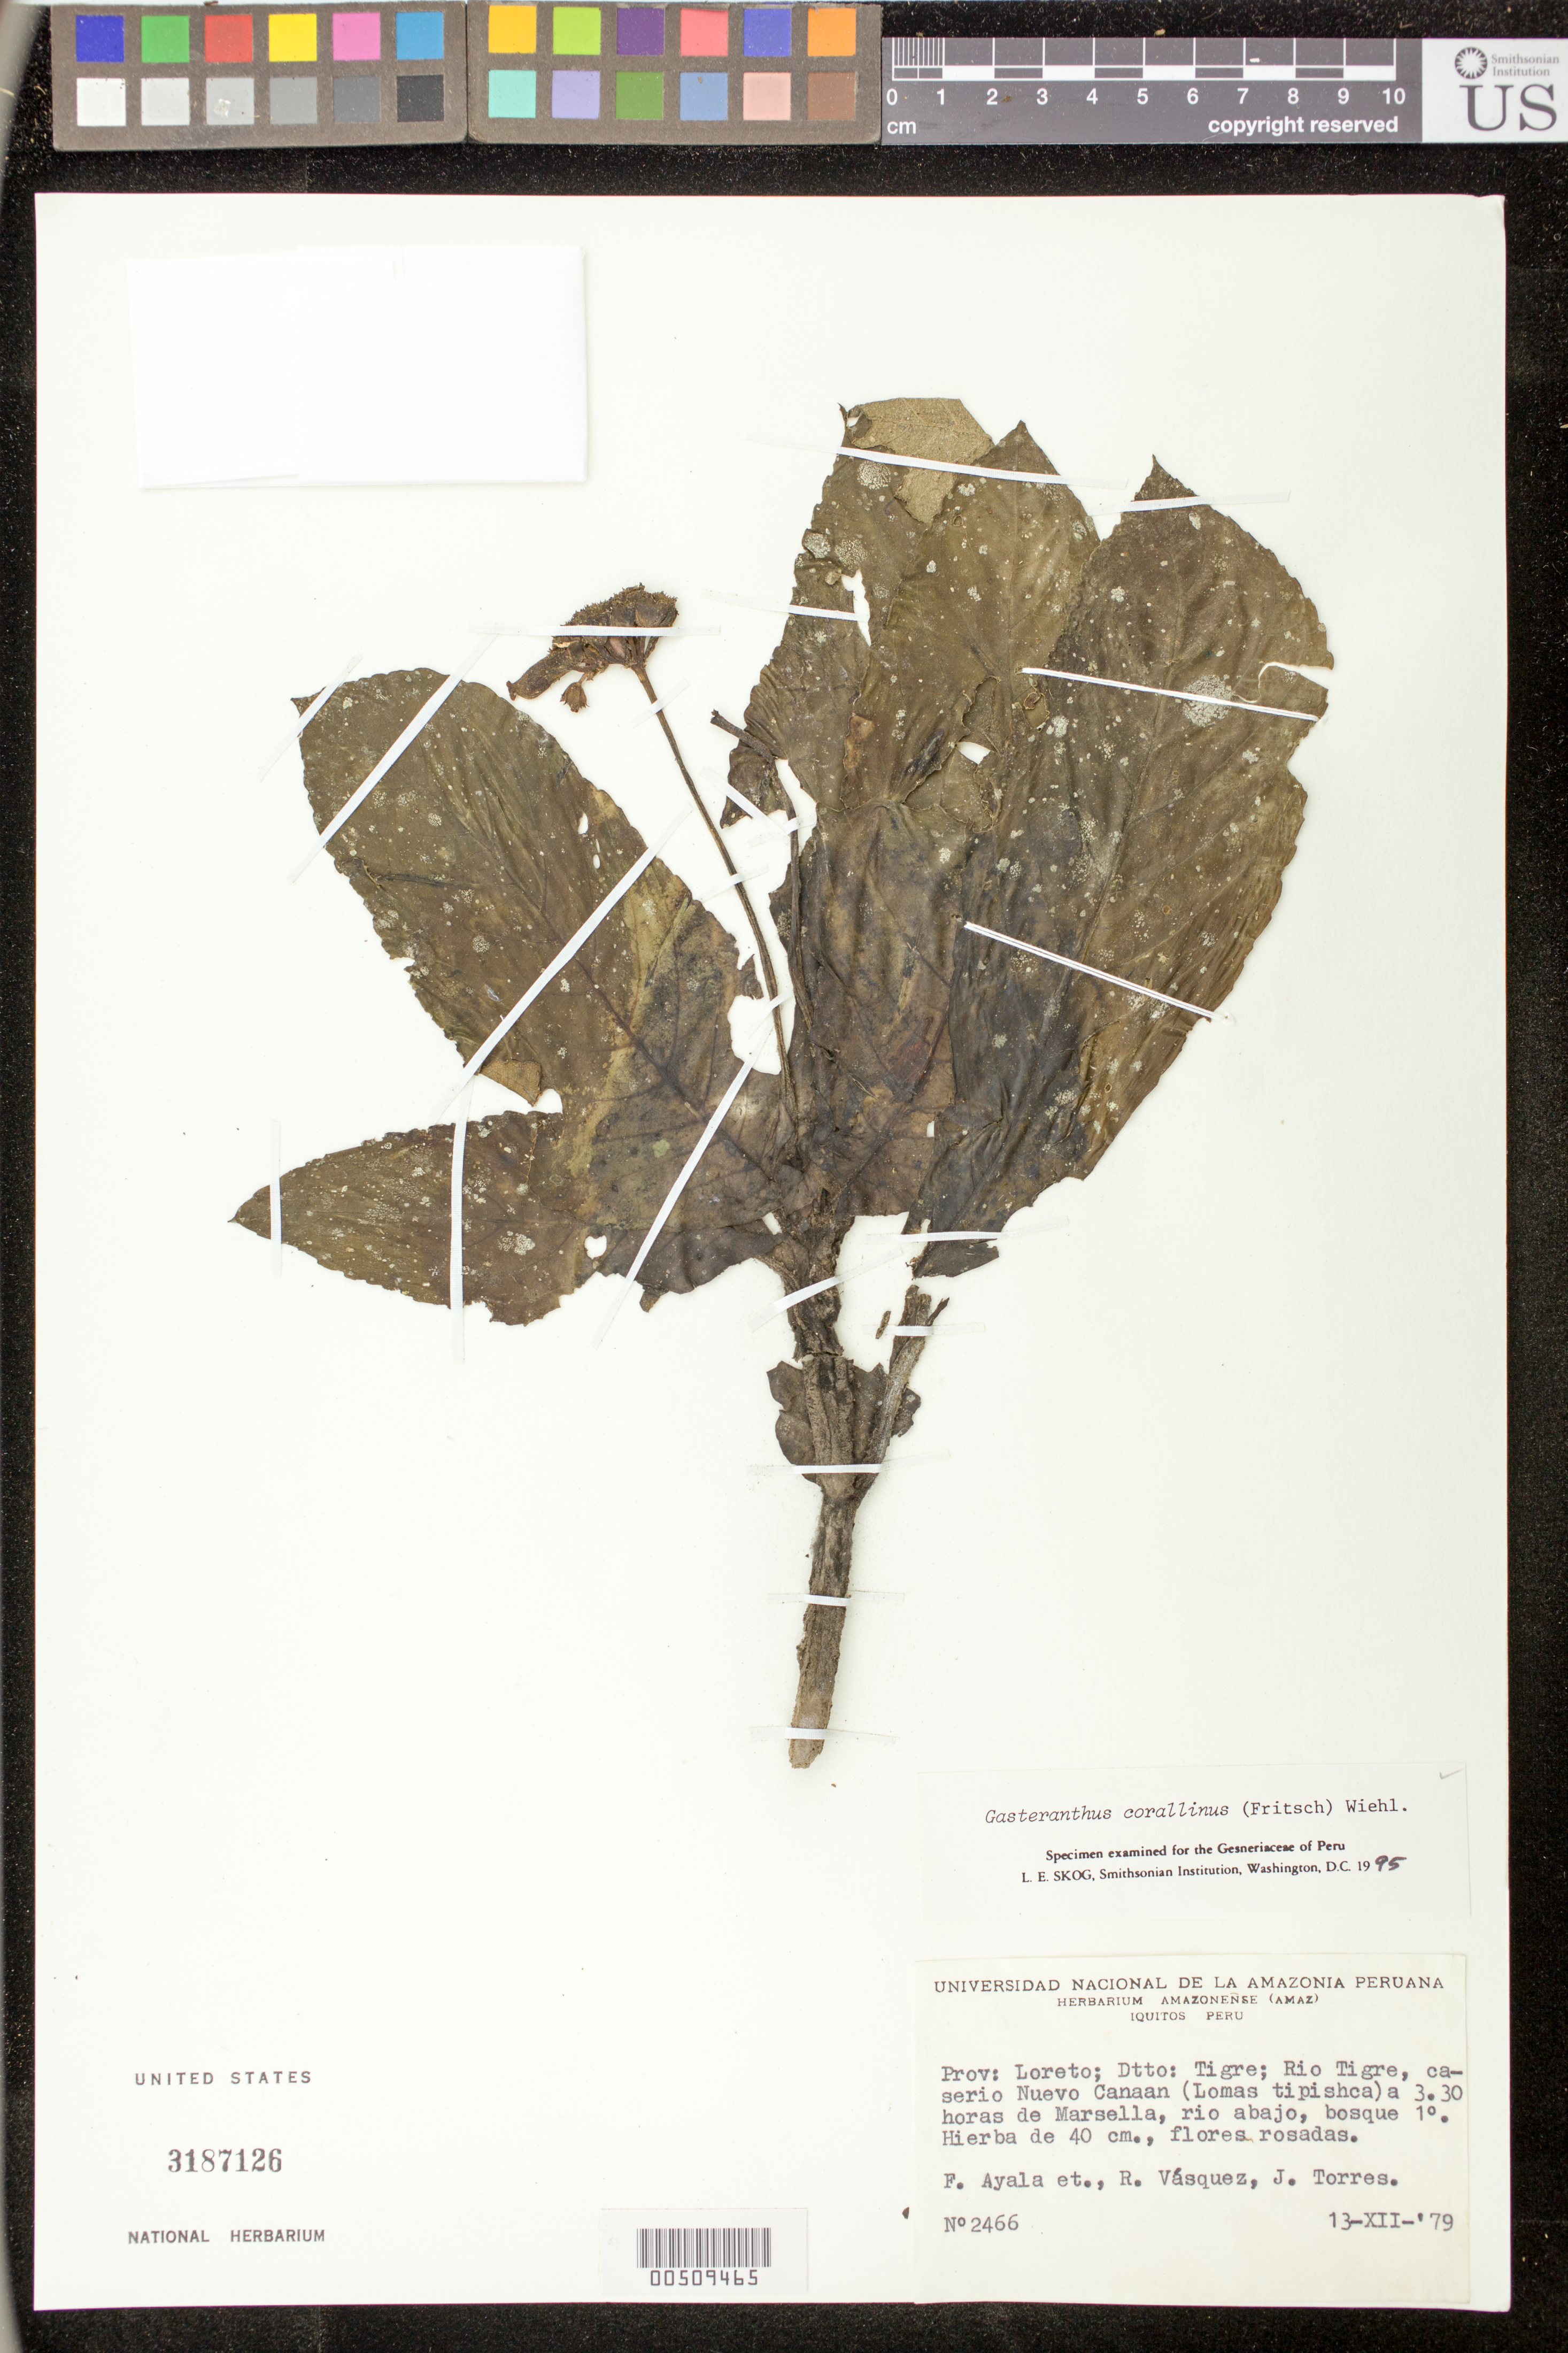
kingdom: Plantae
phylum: Tracheophyta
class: Magnoliopsida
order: Lamiales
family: Gesneriaceae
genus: Gasteranthus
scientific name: Gasteranthus corallinus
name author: (Fritsch) Wiehler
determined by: Skog, Laurence E.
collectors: F. Ayala F., R. Vásquez & J. Torres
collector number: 2466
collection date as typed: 13 Dec 1979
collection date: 1979-12-13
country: Peru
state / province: Loreto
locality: Prov. Loreto; Dtto. Tigre, Rio Tigre, caserio Nuevo Canaan (Lomas tipischca) a 3.30 horas de Marsella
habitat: rio abajo, bosque 1°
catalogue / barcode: US 31187126